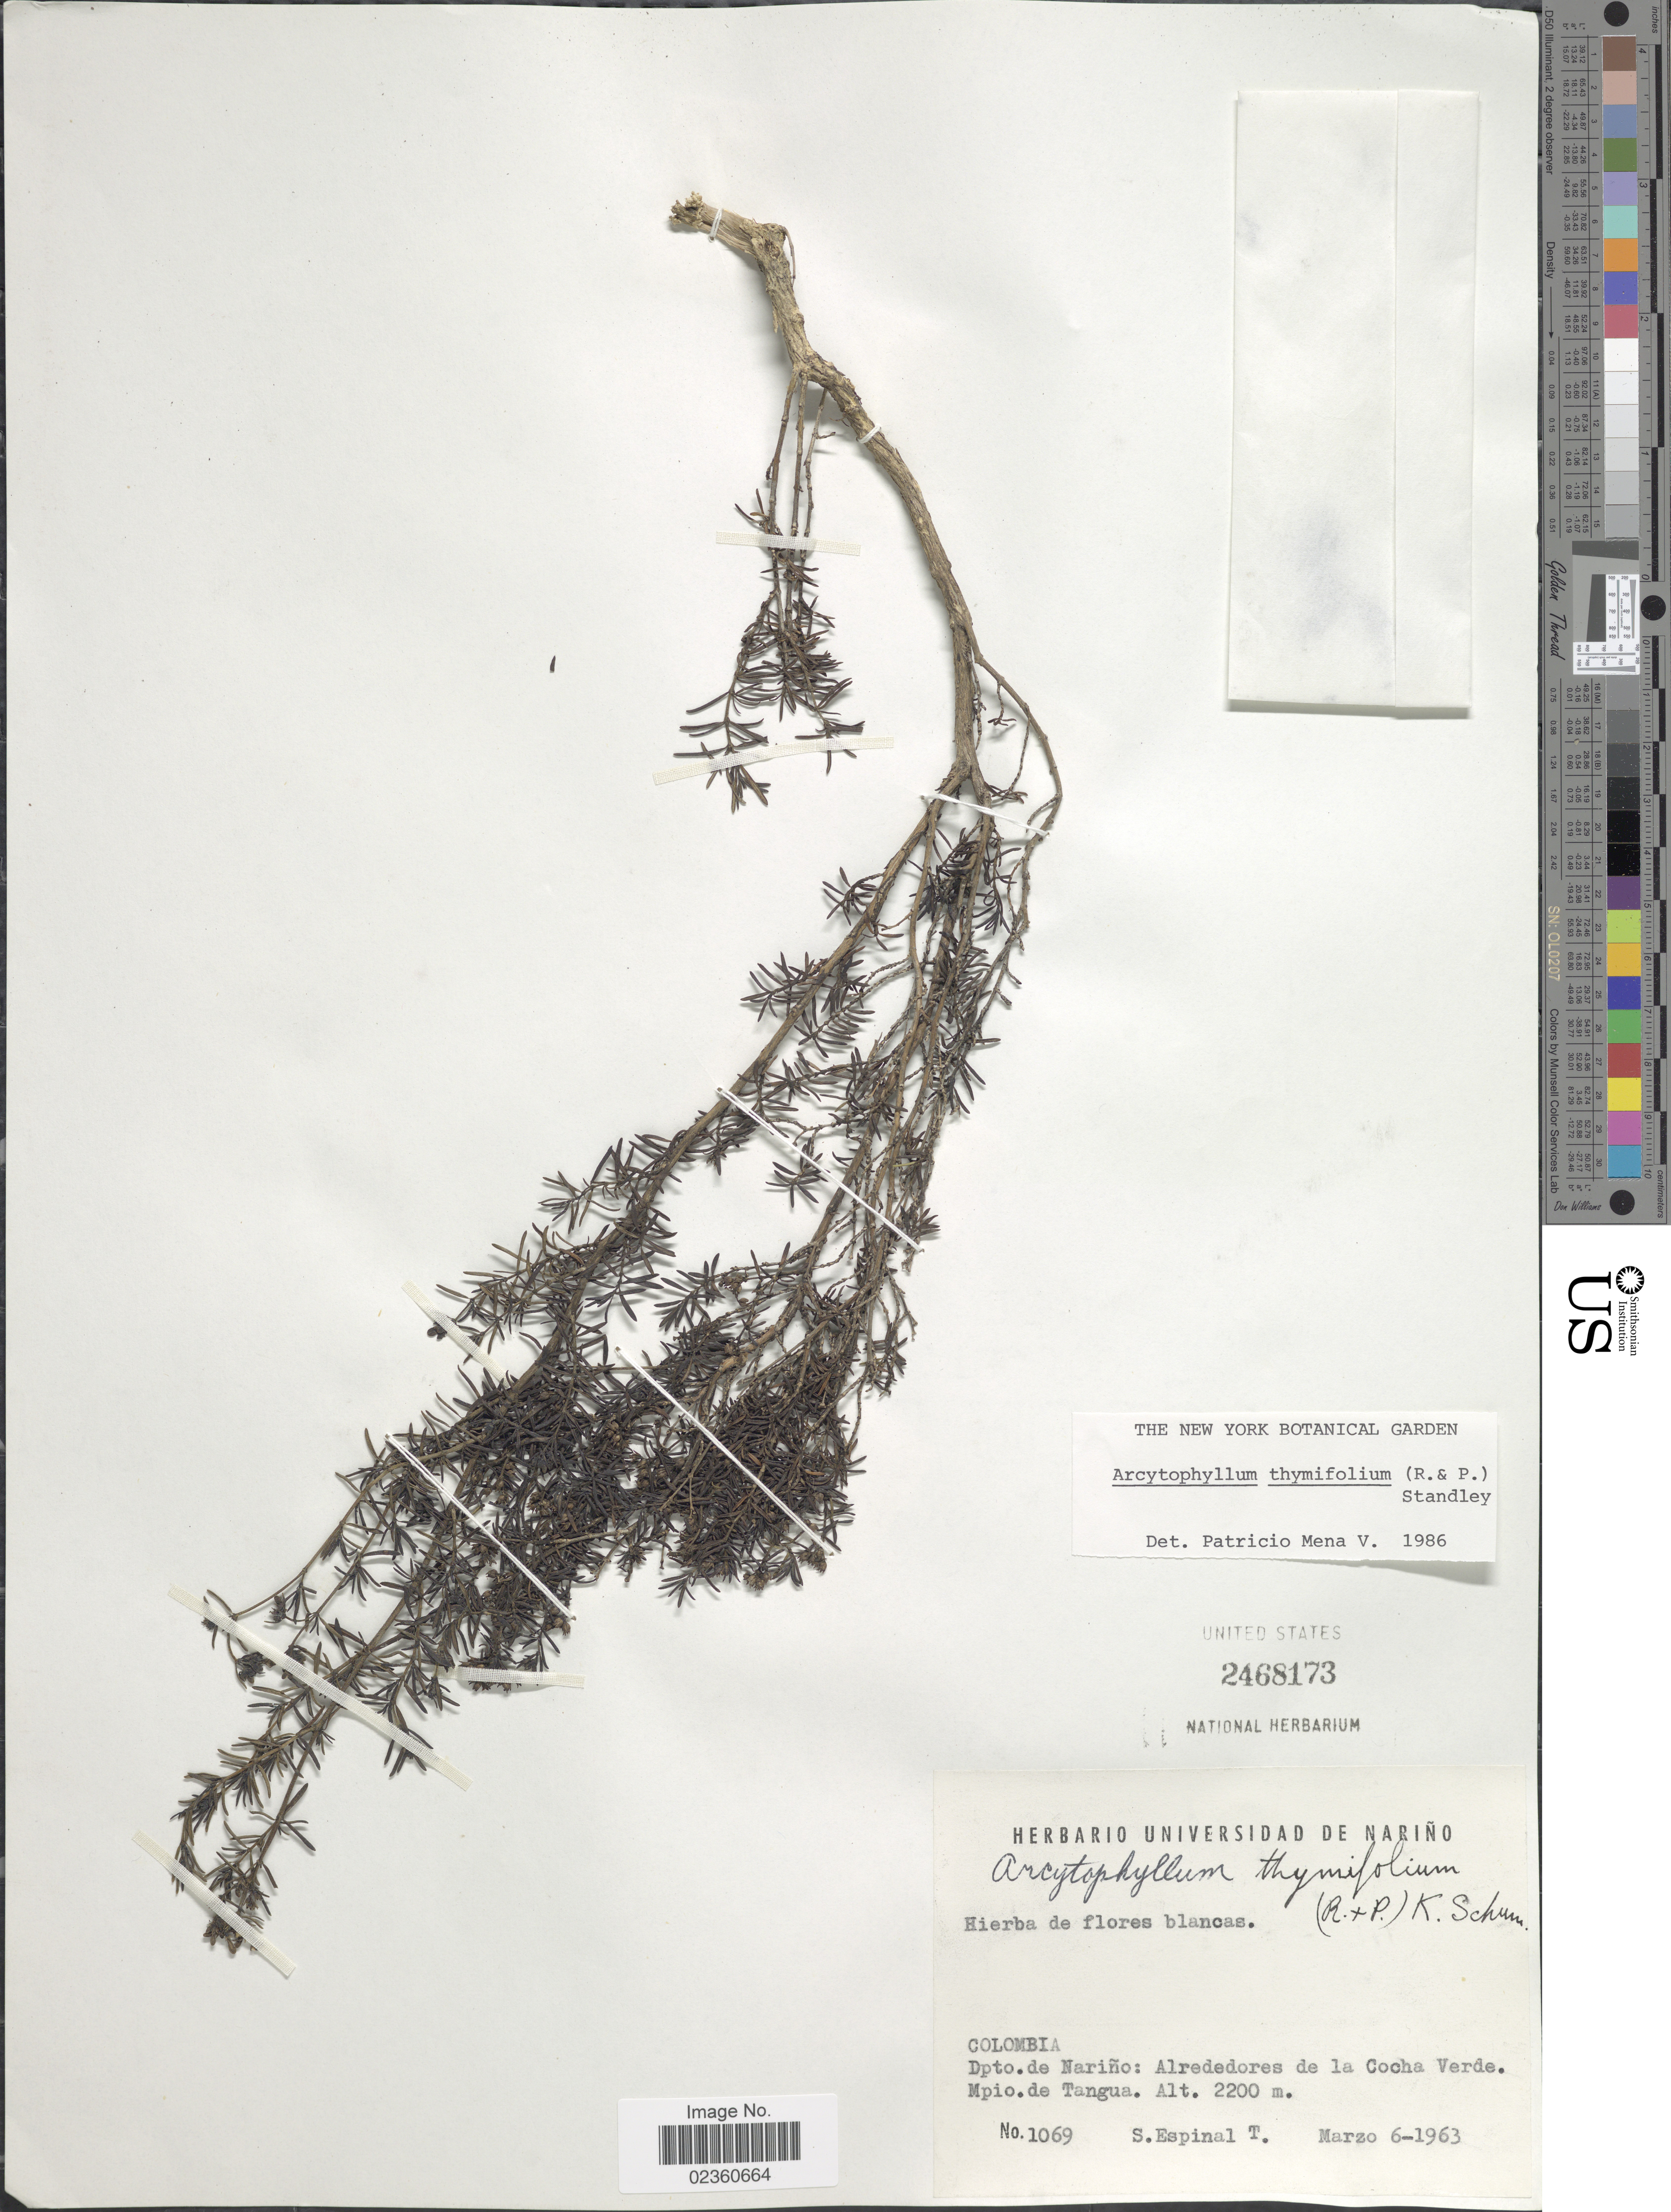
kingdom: Plantae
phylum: Tracheophyta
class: Magnoliopsida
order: Gentianales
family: Rubiaceae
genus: Arcytophyllum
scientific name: Arcytophyllum thymifolium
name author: (Ruiz & Pav.) Standl.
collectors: S. Espinal T.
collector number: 1069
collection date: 1963-03-06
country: Colombia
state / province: Nariño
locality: Dpto de Nariño: Alrededores de la Cocha Verde. Mpio de Tangua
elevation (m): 2200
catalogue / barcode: US 2468173